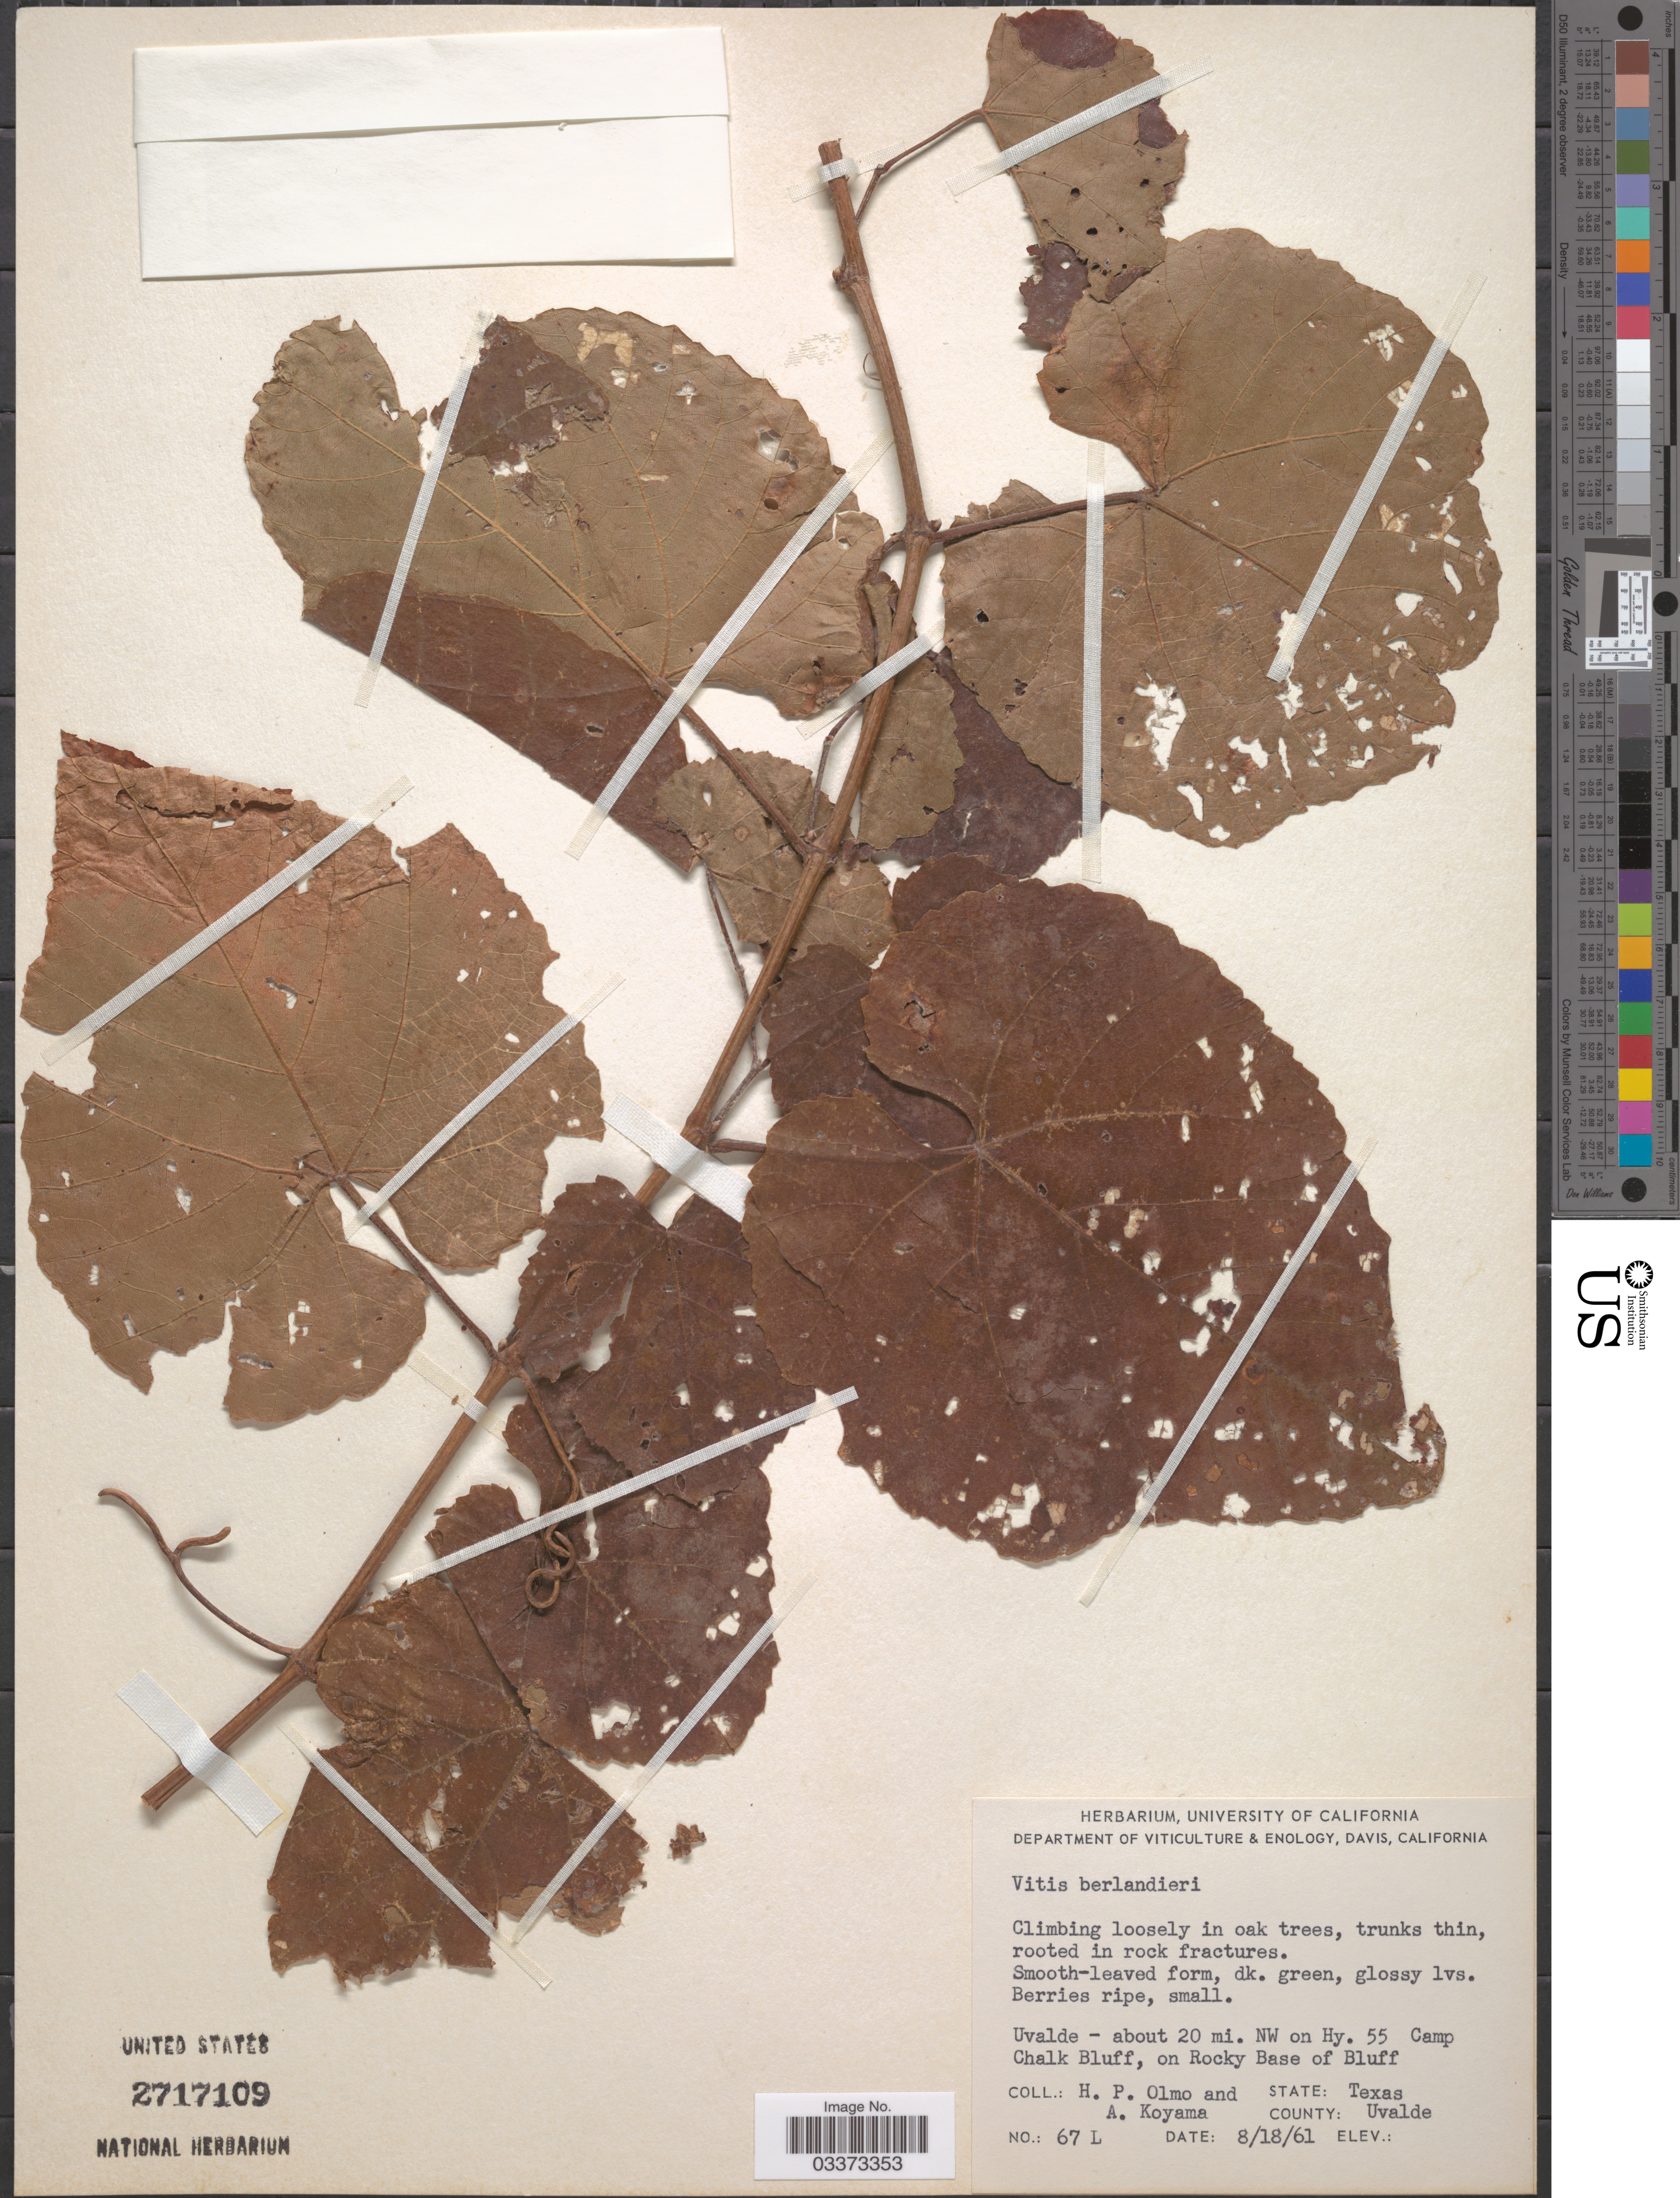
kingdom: Plantae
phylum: Tracheophyta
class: Magnoliopsida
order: Vitales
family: Vitaceae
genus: Vitis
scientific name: Vitis berlandieri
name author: Planch.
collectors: H. Olmo & A. Koyama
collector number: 67 L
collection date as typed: Transcribed d/m/y: 18/8/61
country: United States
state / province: Texas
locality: Uvalde - about 20 mi. NW on Hy. 55 Camp Chalk Bluff, on Rocky Base of Bluff. County: Uvalde.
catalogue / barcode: US 2717109